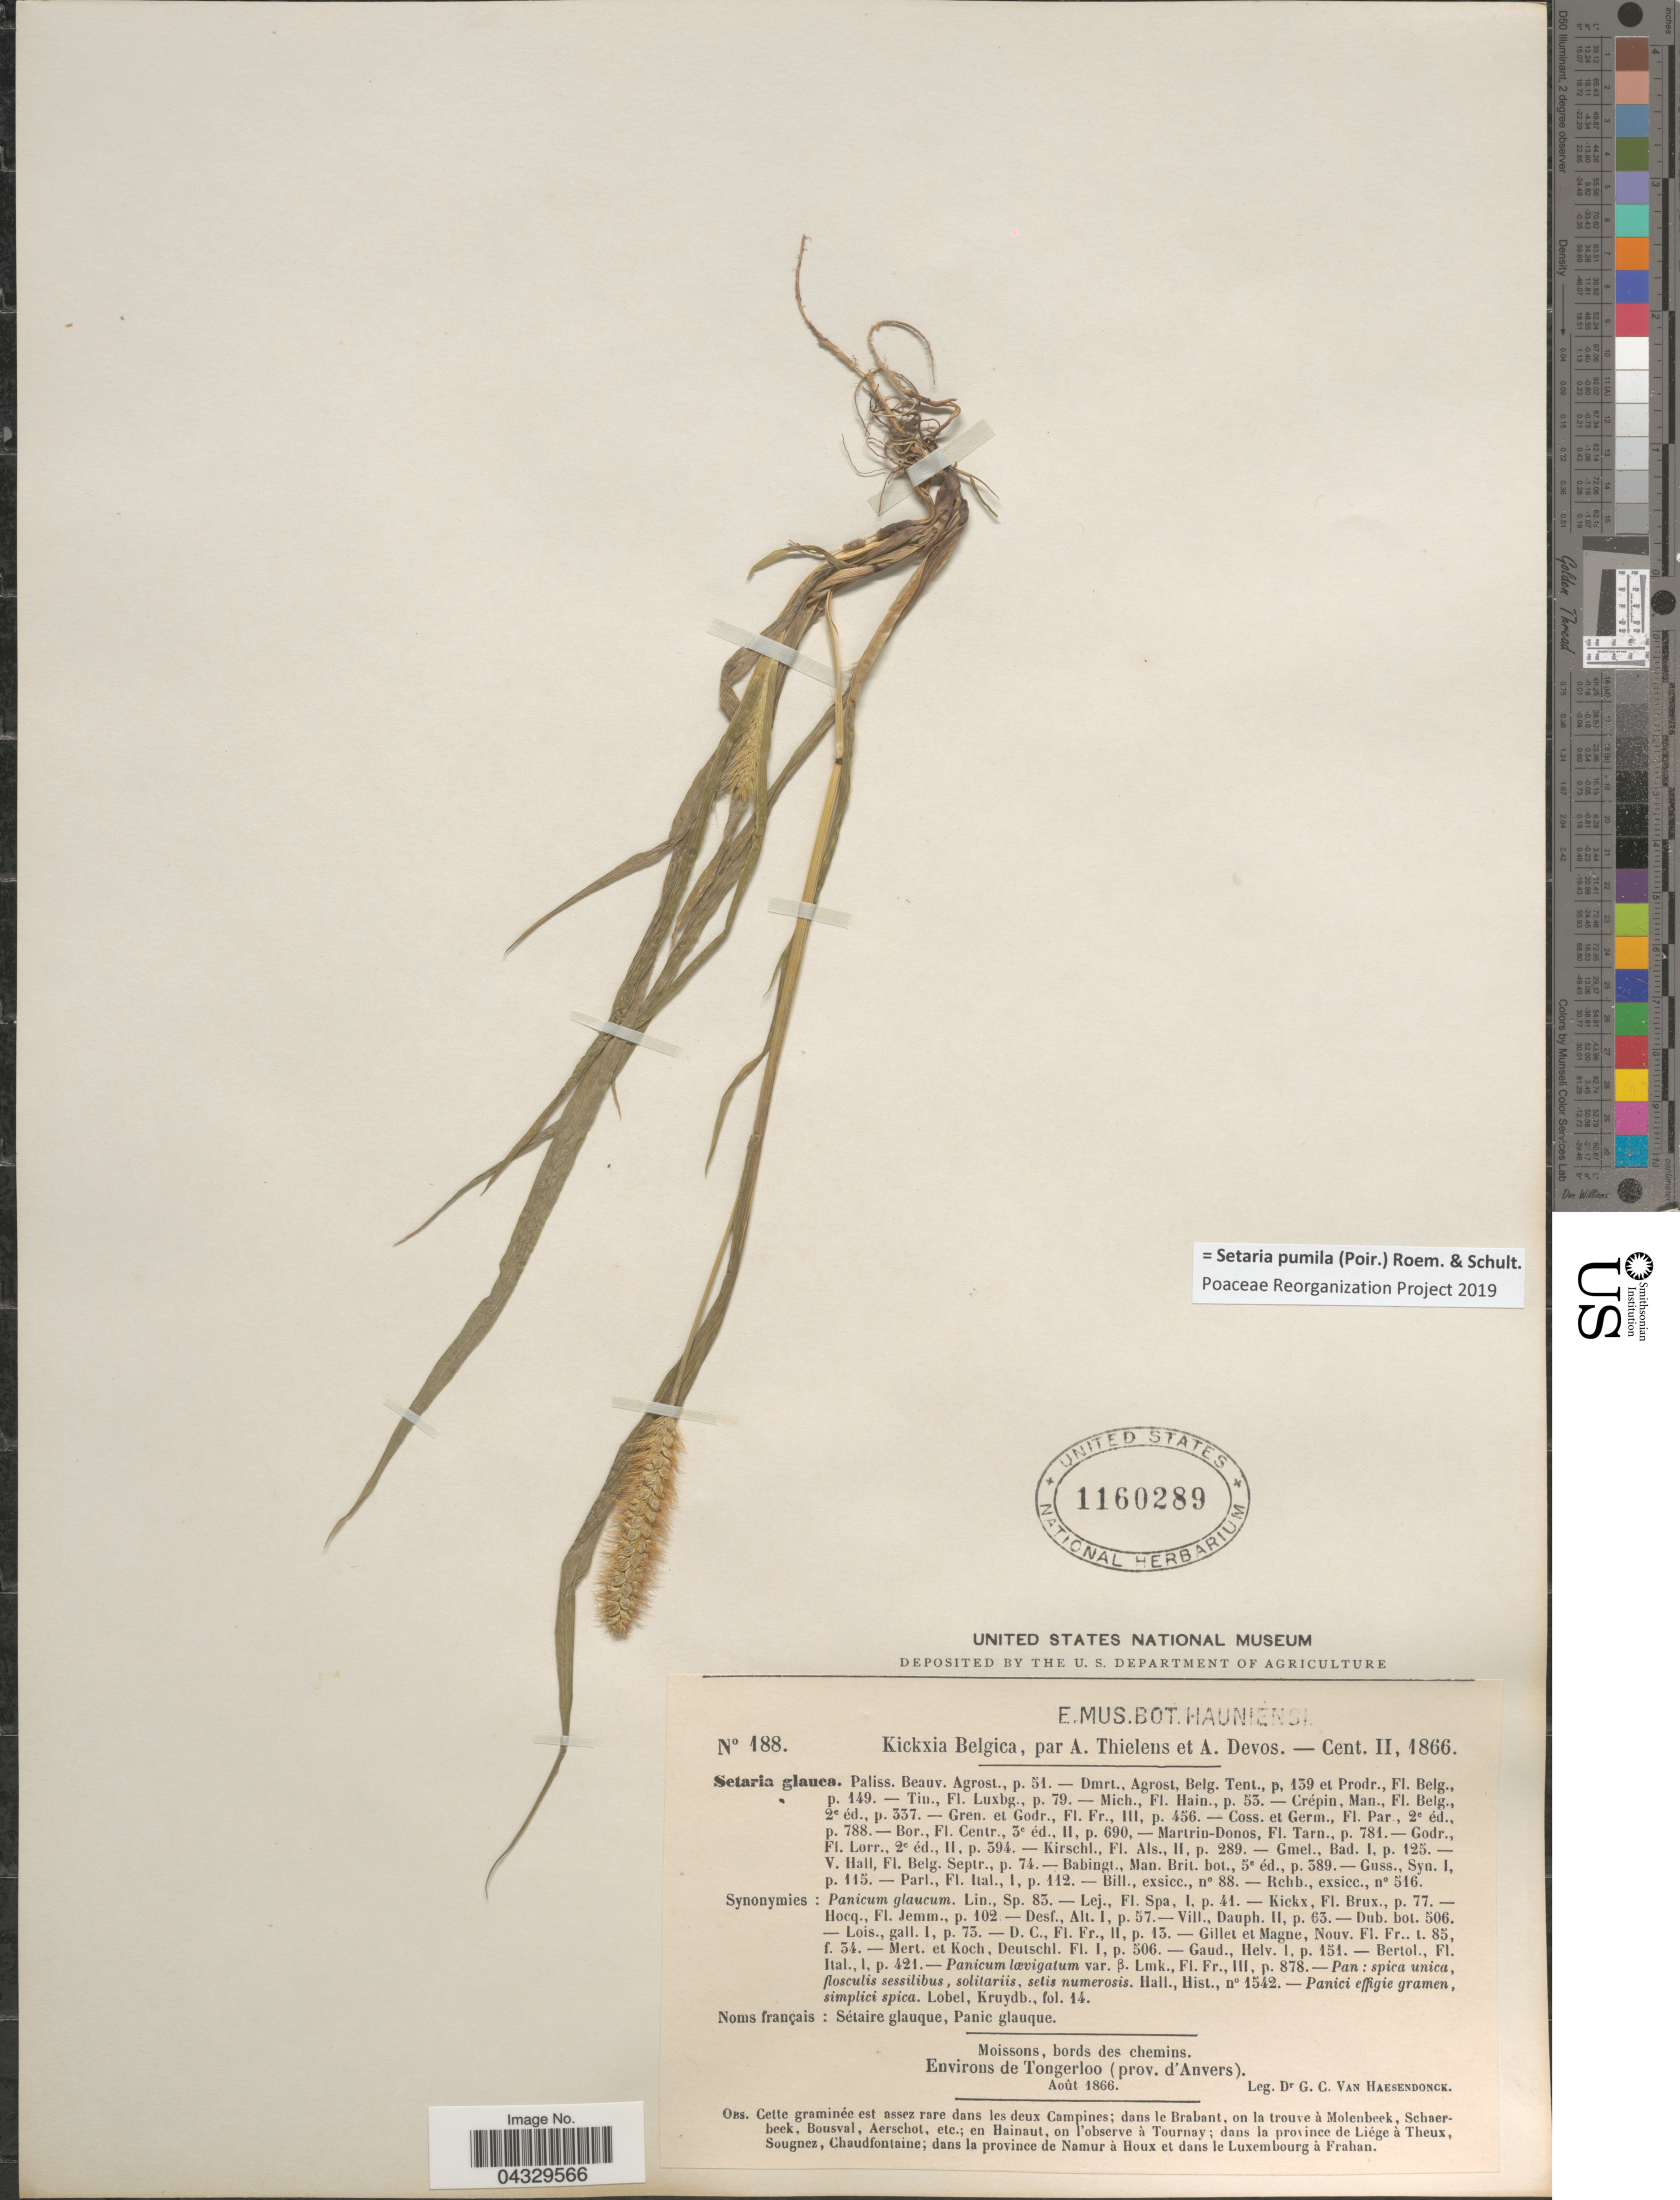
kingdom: Plantae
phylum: Tracheophyta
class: Liliopsida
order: Poales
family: Poaceae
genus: Setaria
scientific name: Setaria pumila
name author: (Poir.) Roem. & Schult.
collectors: G. Haesendonck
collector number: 188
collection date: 1866-08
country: Belgium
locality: Moissons, bords des chemins. Environs de Tongerloo (prov. Anvers).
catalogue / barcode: US 1160289